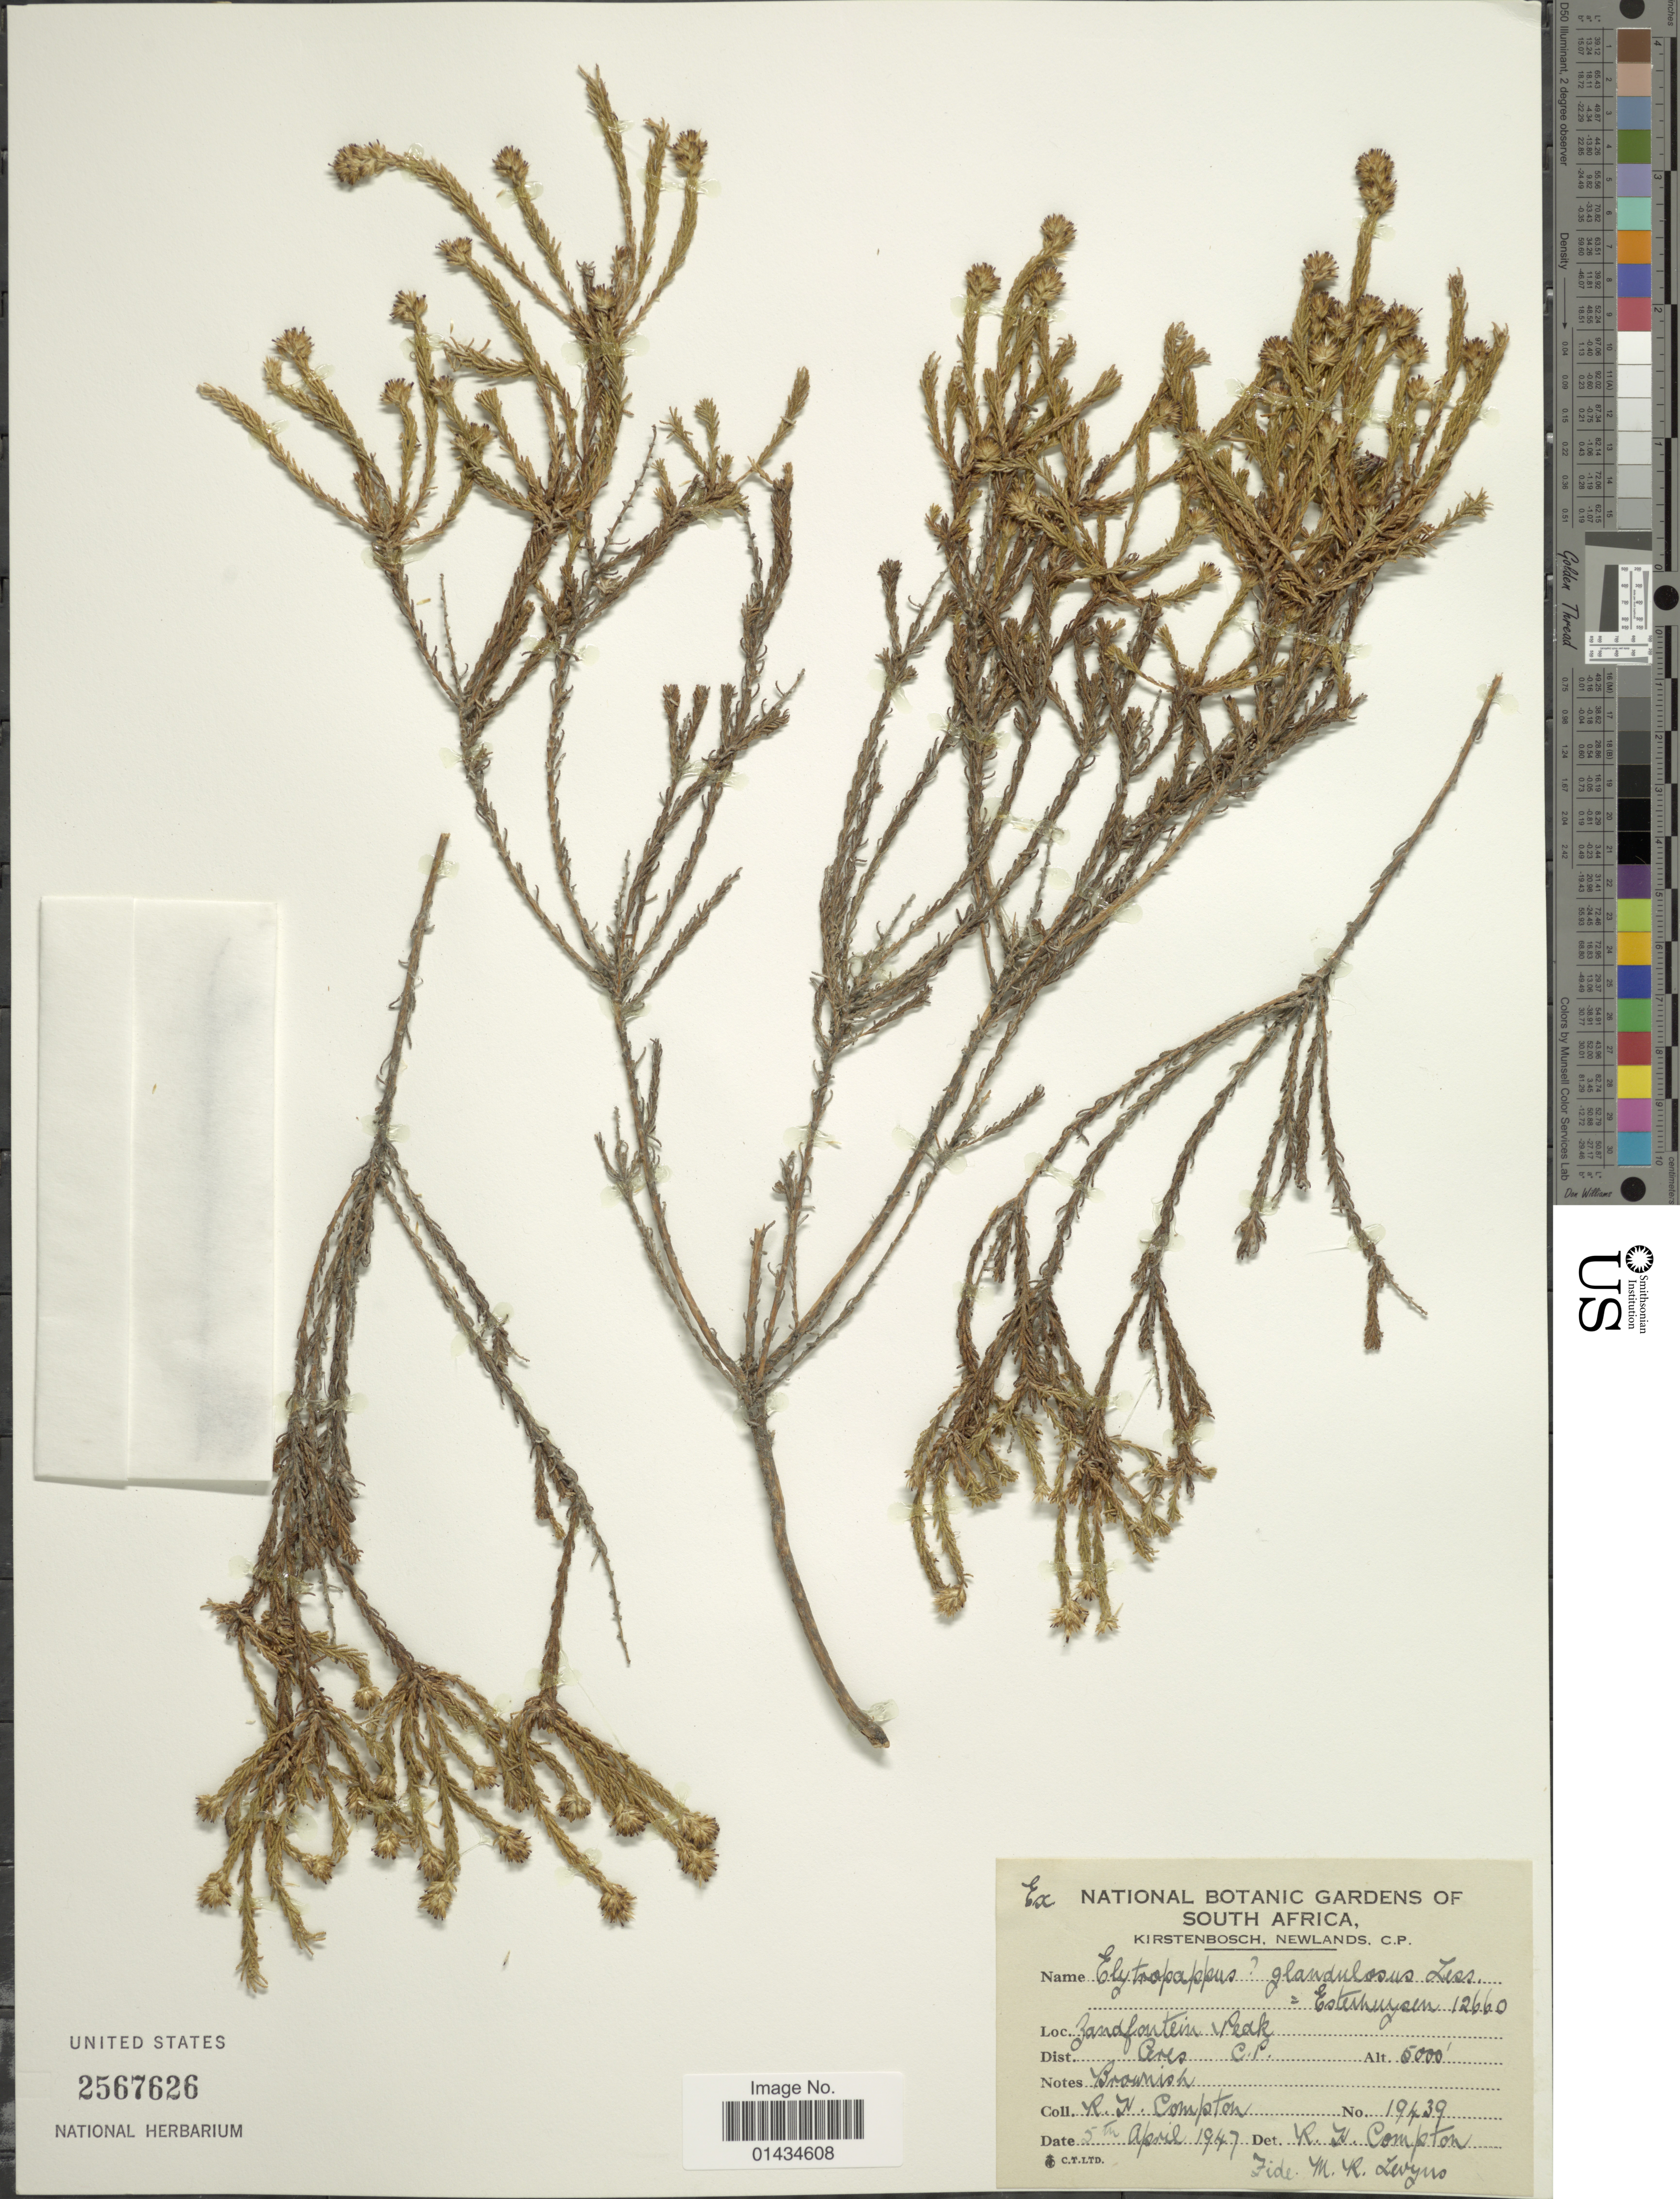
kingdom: Plantae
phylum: Tracheophyta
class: Magnoliopsida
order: Asterales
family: Asteraceae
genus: Elytropappus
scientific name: Elytropappus glandulosus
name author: Less.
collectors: R. H. Compton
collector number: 19439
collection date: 1947-04-05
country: South Africa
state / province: Western Cape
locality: Zandfontein Peak, Dist. Ceres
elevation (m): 1524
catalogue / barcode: US 2567626